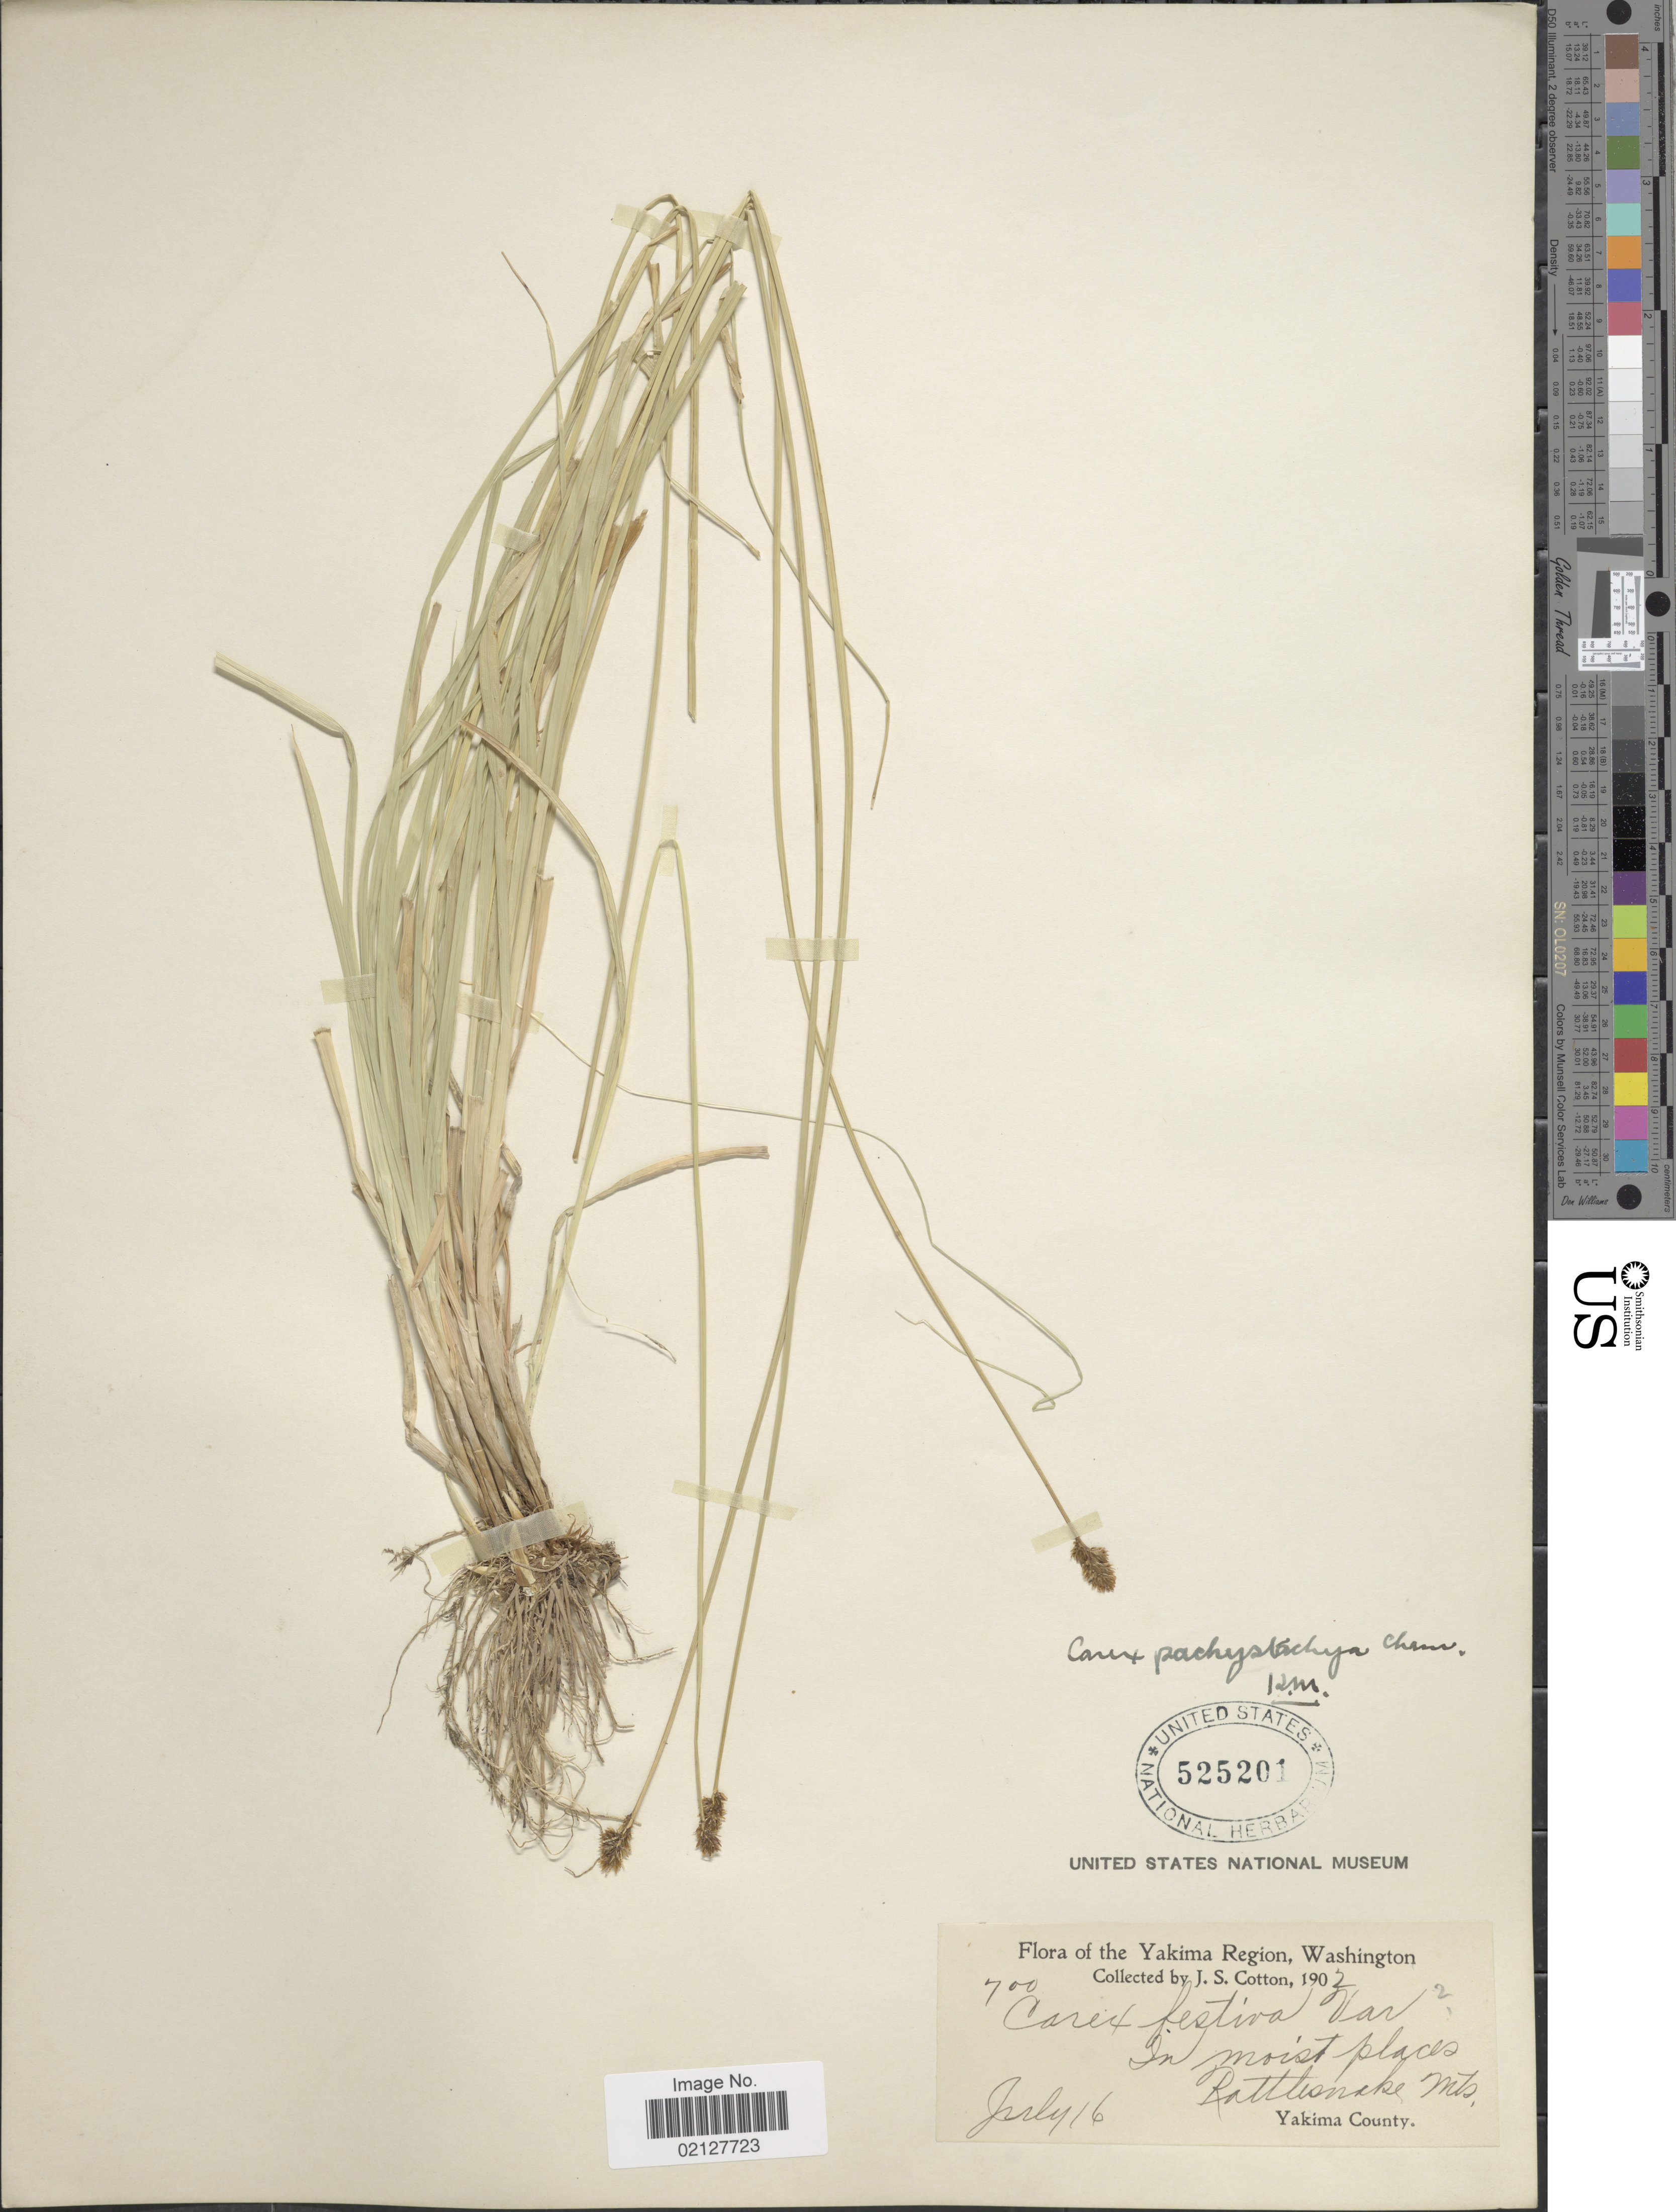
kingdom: Plantae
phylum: Tracheophyta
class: Liliopsida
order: Poales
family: Cyperaceae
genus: Carex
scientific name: Carex pachystachya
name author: Cham. ex Steud.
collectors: J. S. Cotton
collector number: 700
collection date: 1902-07-16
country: United States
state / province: Washington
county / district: Yakima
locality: Yakima Region. Rattlesnake Mts. Yakima County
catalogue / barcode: US 525201